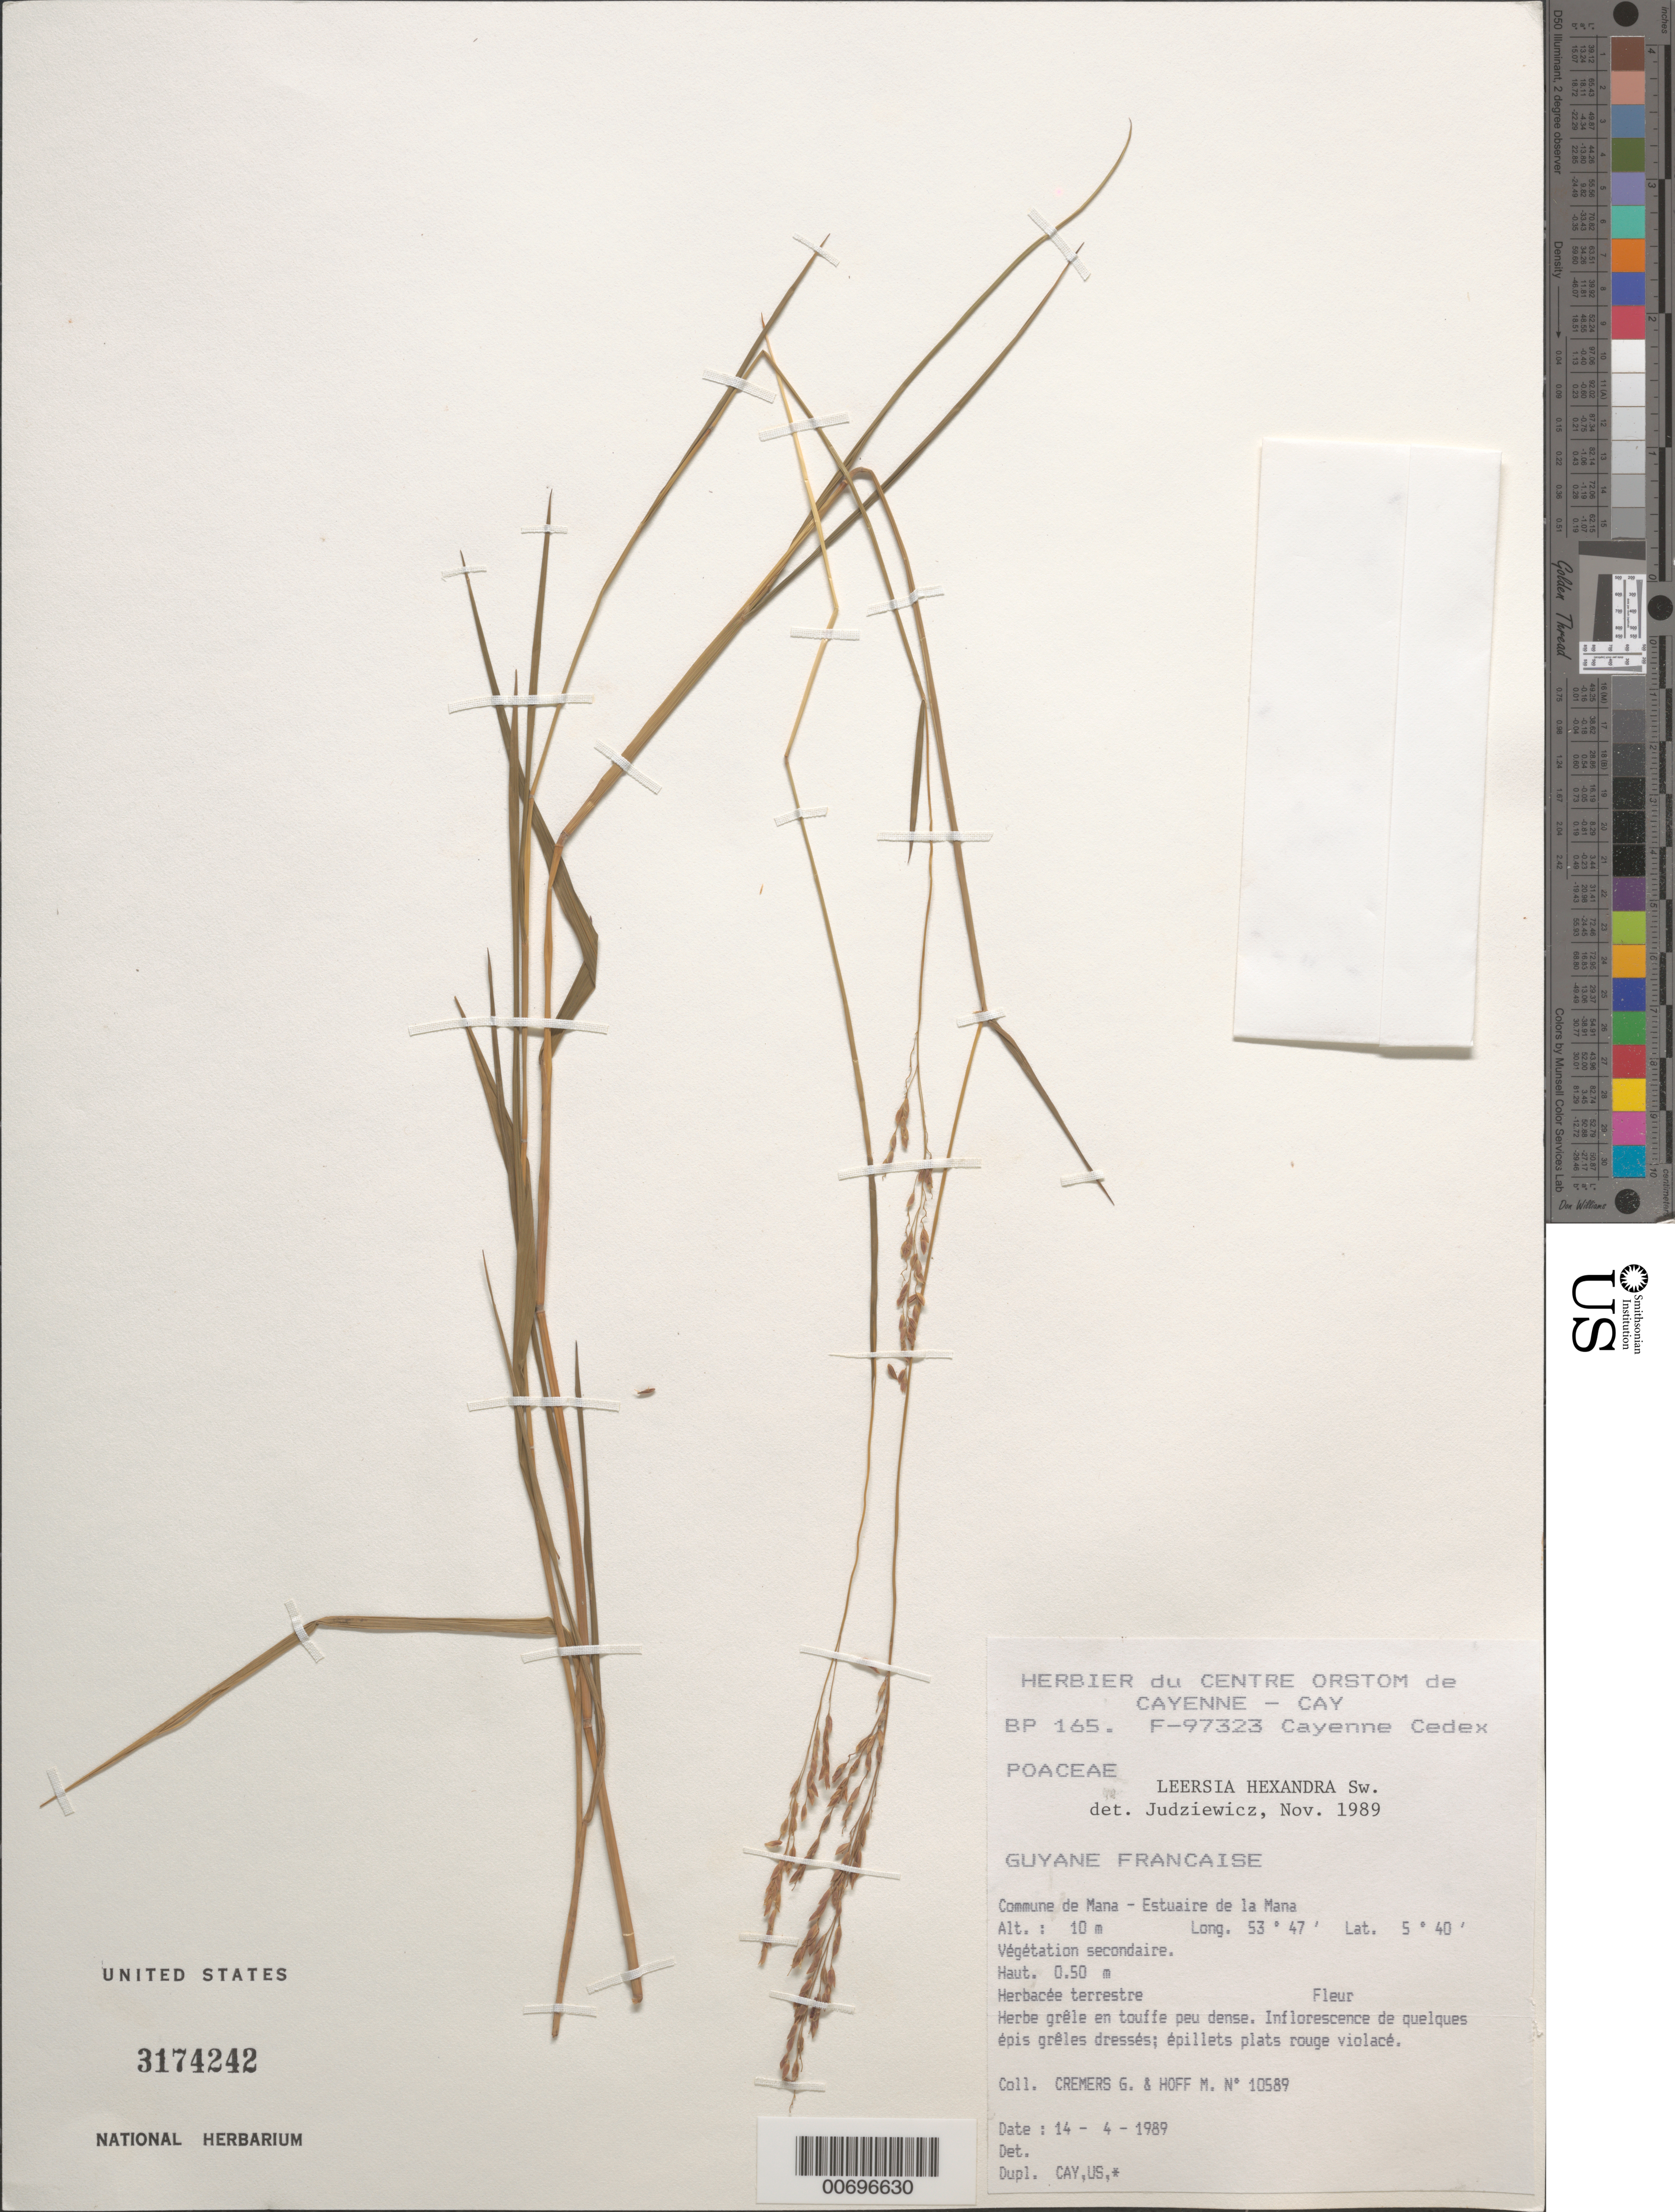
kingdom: Plantae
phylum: Tracheophyta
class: Liliopsida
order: Poales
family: Poaceae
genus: Leersia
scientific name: Leersia hexandra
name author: Sw.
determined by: Judziewicz, E. J.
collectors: G. Cremers & M. Hoff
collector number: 10589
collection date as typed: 14-Apr-89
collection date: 1989-04-14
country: French Guiana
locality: Commune de Mana, Estuaire de la Mana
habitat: Secondary vegetation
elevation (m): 10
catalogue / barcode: US 3174242